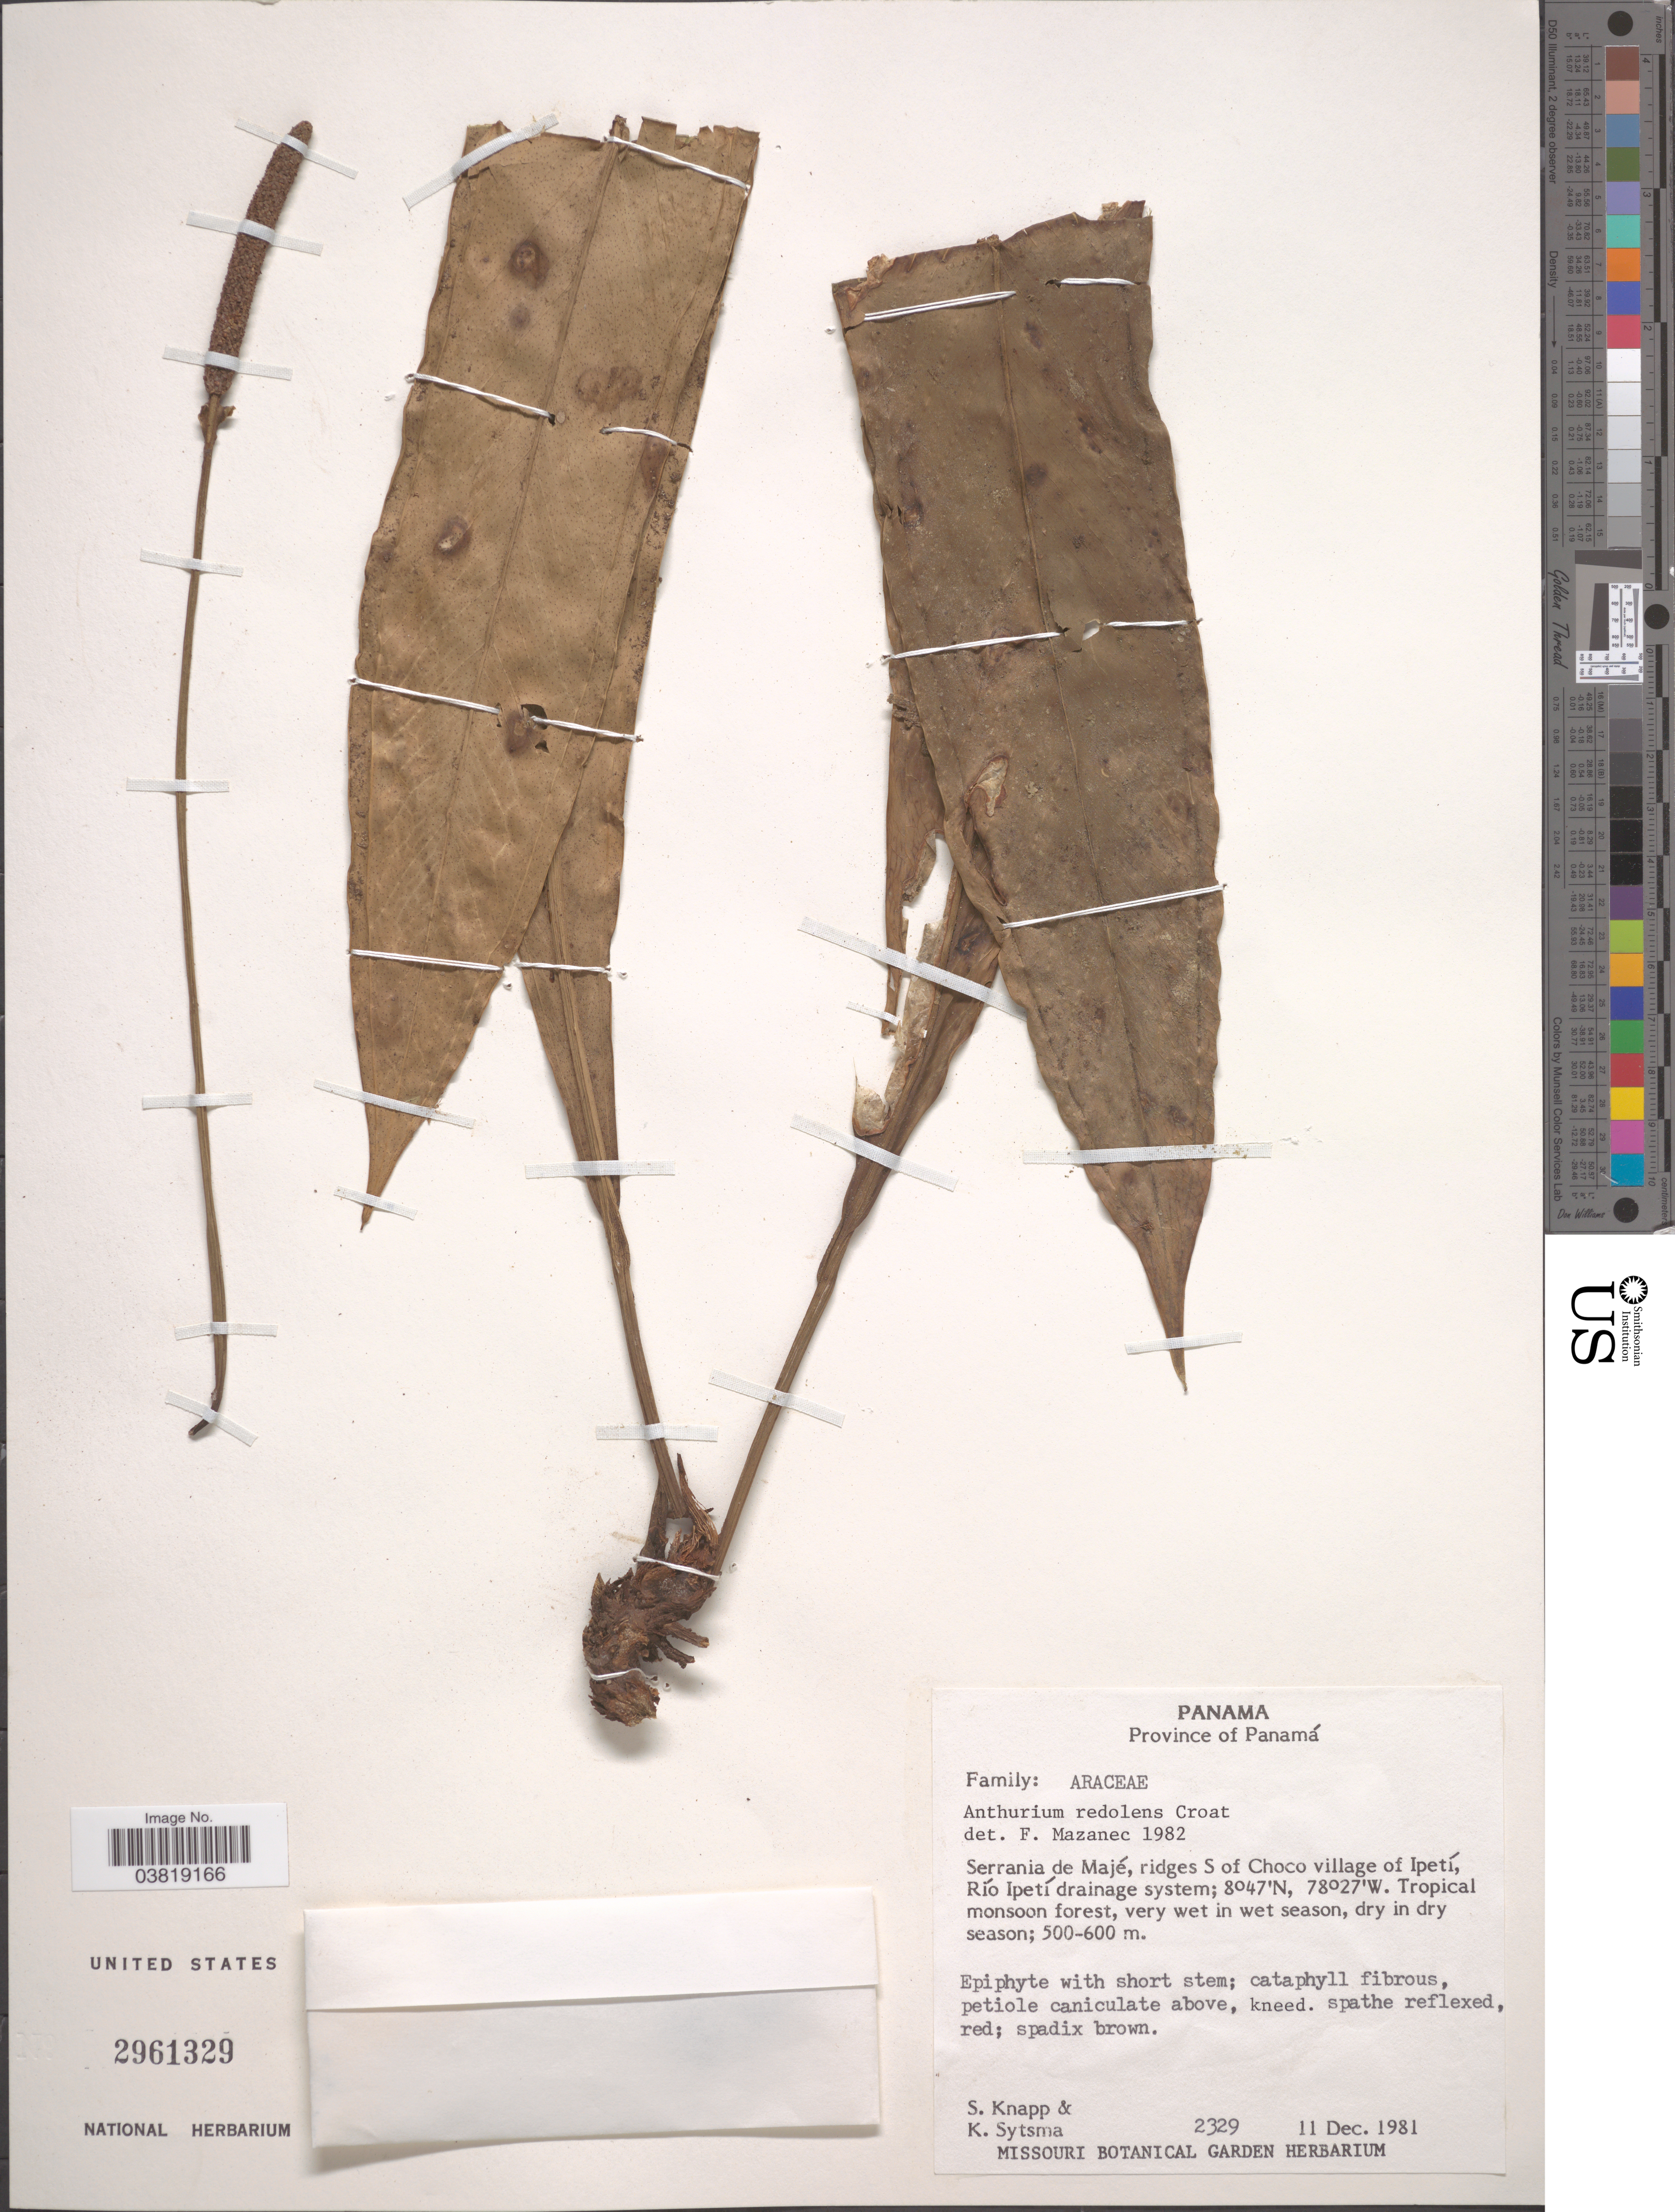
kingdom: Plantae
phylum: Tracheophyta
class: Liliopsida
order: Alismatales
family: Araceae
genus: Anthurium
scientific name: Anthurium redolens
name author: Croat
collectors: S. Knapp & K. J. Sytsma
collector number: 2329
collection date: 1981-12-11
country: Panama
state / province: Panamá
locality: Serrania de Majé, ridges S of Choco village of Ipetí, Río Ipetí drainage system.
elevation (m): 500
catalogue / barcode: US 2961329